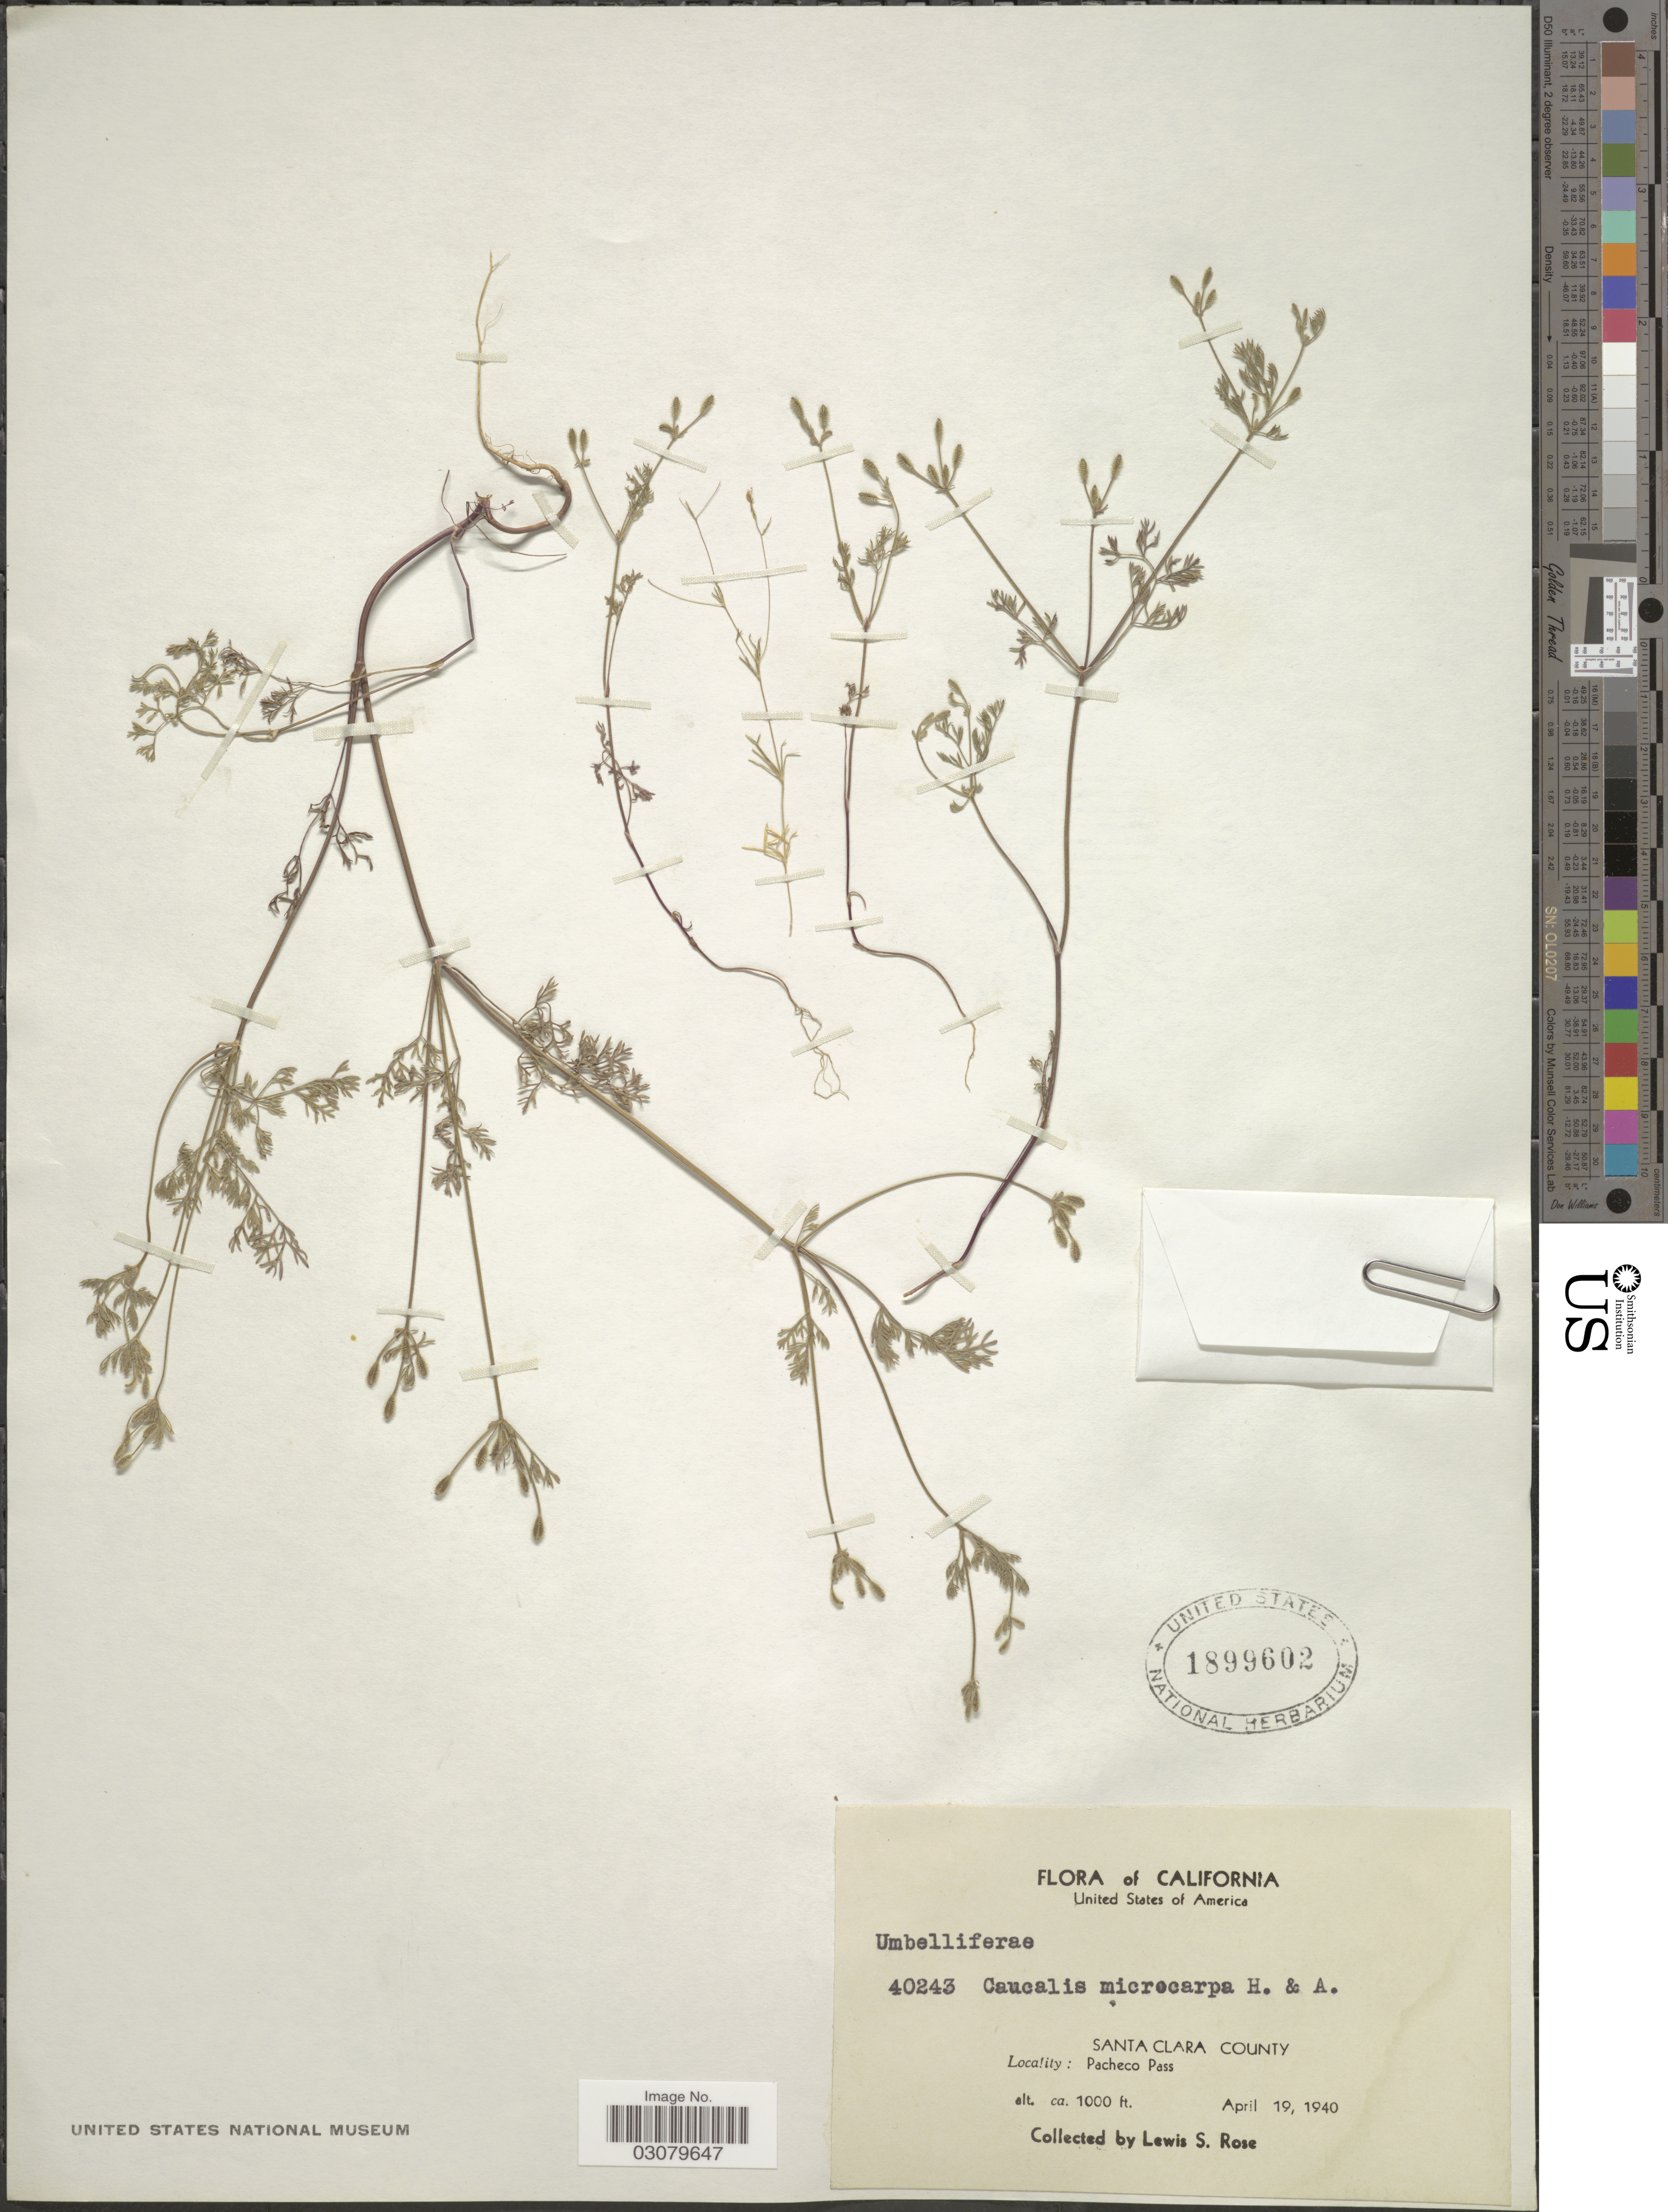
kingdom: Plantae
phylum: Tracheophyta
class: Magnoliopsida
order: Apiales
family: Apiaceae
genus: Caucalis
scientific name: Caucalis microcarpa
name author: Hook. & Arn.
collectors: L. S. Rose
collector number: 40243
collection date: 1940-04-19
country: United States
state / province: California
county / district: Santa Clara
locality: Santa Clara County. Pacheco Pass.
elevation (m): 305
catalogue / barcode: US 1899602